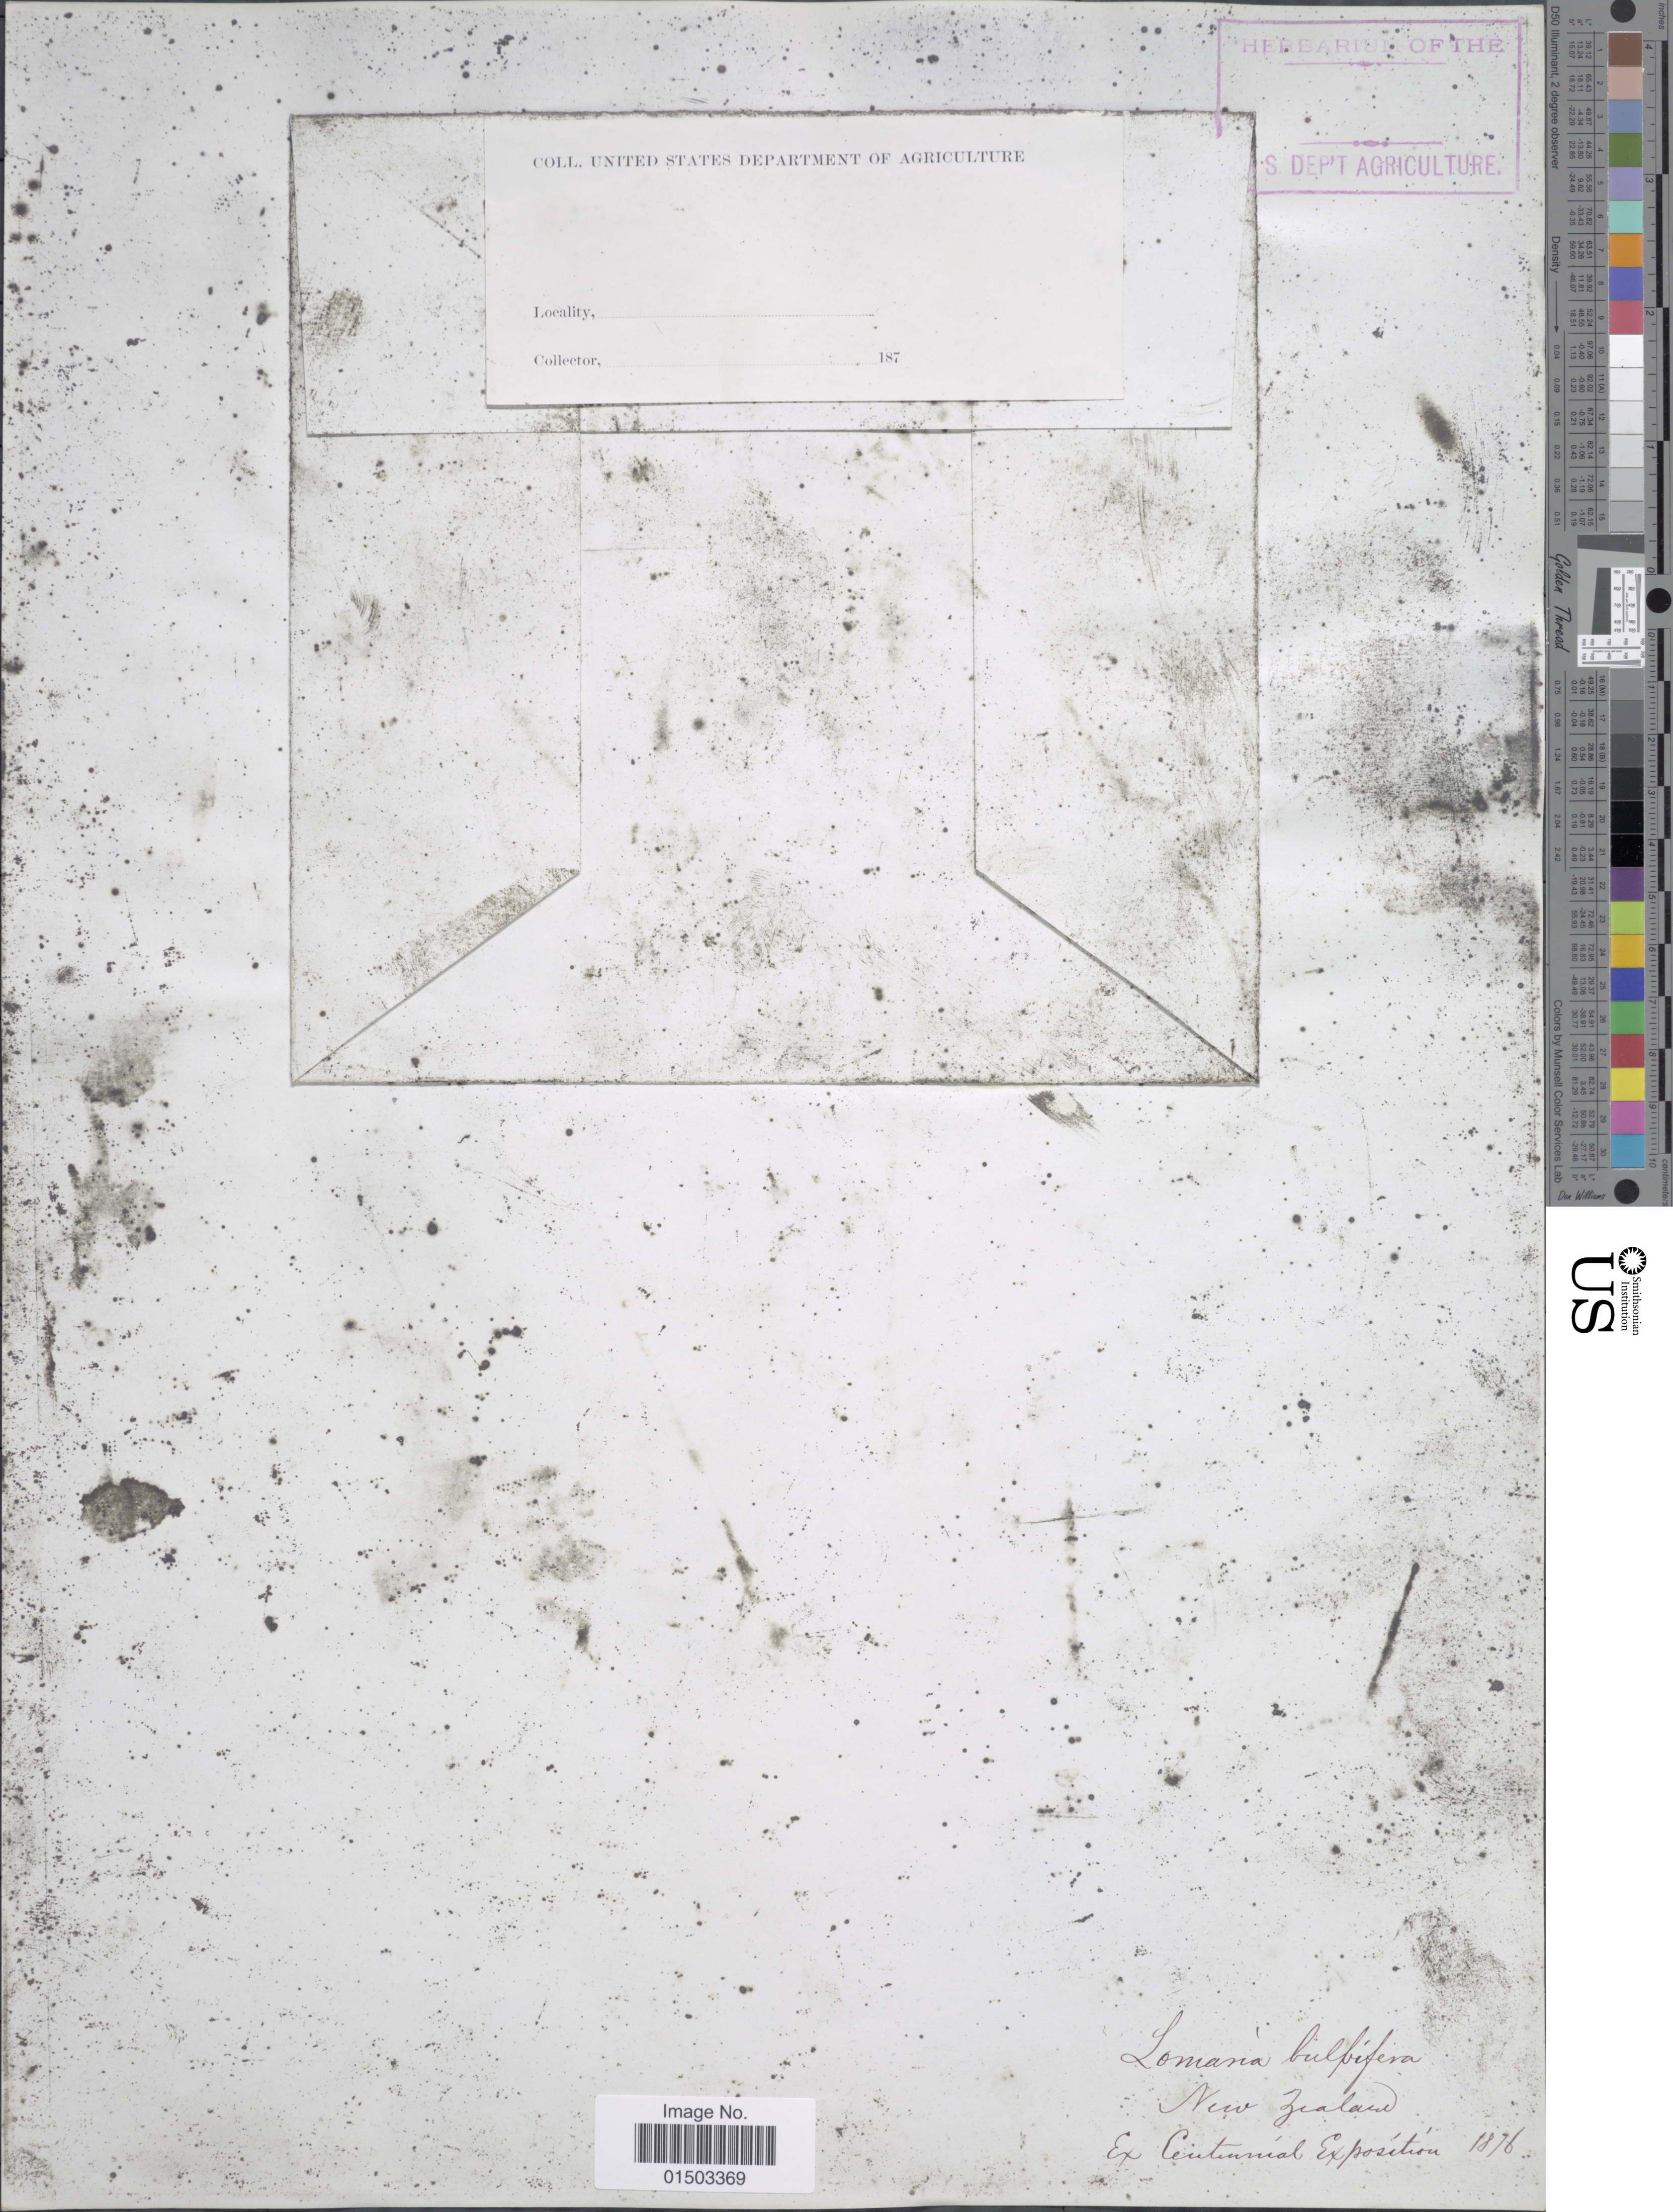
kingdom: Plantae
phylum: Tracheophyta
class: Polypodiopsida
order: Polypodiales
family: Aspleniaceae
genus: Asplenium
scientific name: Asplenium bulbiferum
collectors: ex Centennial Exposition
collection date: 1876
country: New Zealand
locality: New Zealand.